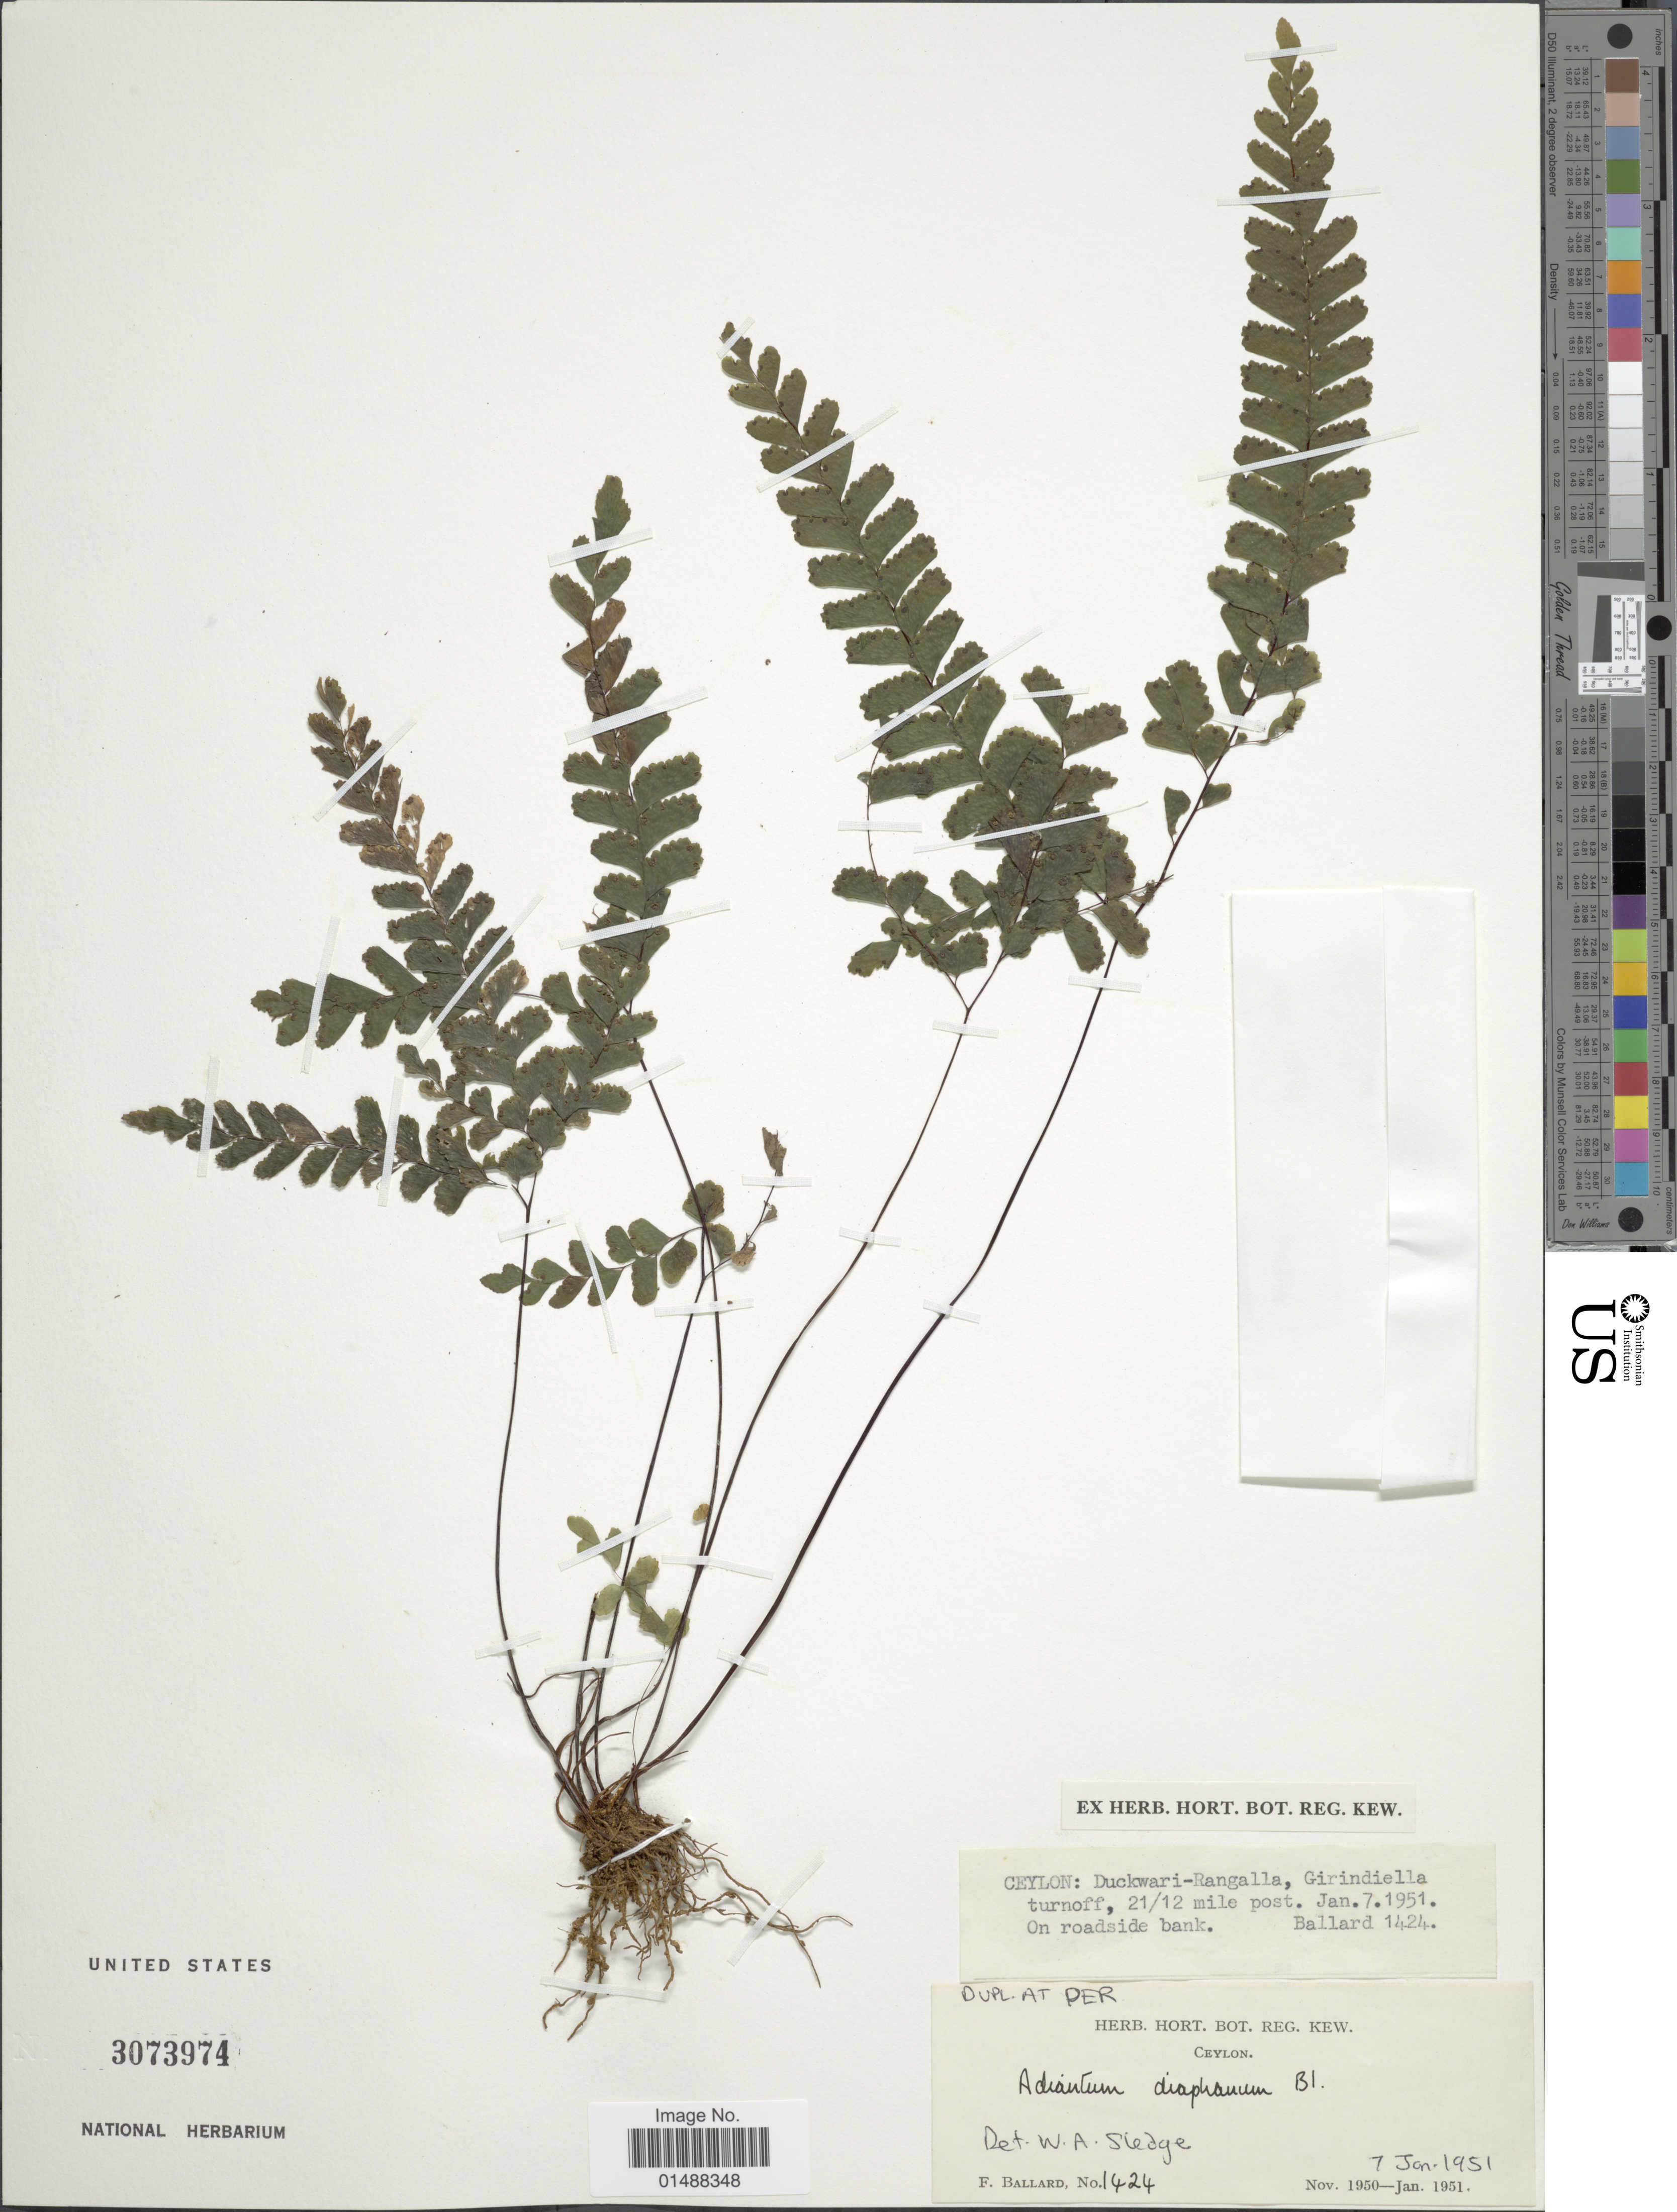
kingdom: Plantae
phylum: Tracheophyta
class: Polypodiopsida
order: Polypodiales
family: Pteridaceae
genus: Adiantum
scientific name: Adiantum diaphanum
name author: Blume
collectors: F. Ballard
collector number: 1424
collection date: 1951-01-07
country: Sri Lanka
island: Ceylon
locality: Ceylon, Duckwari-Rangalla, Girindiella turnoff, 21/12 mile post.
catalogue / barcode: US 3073974